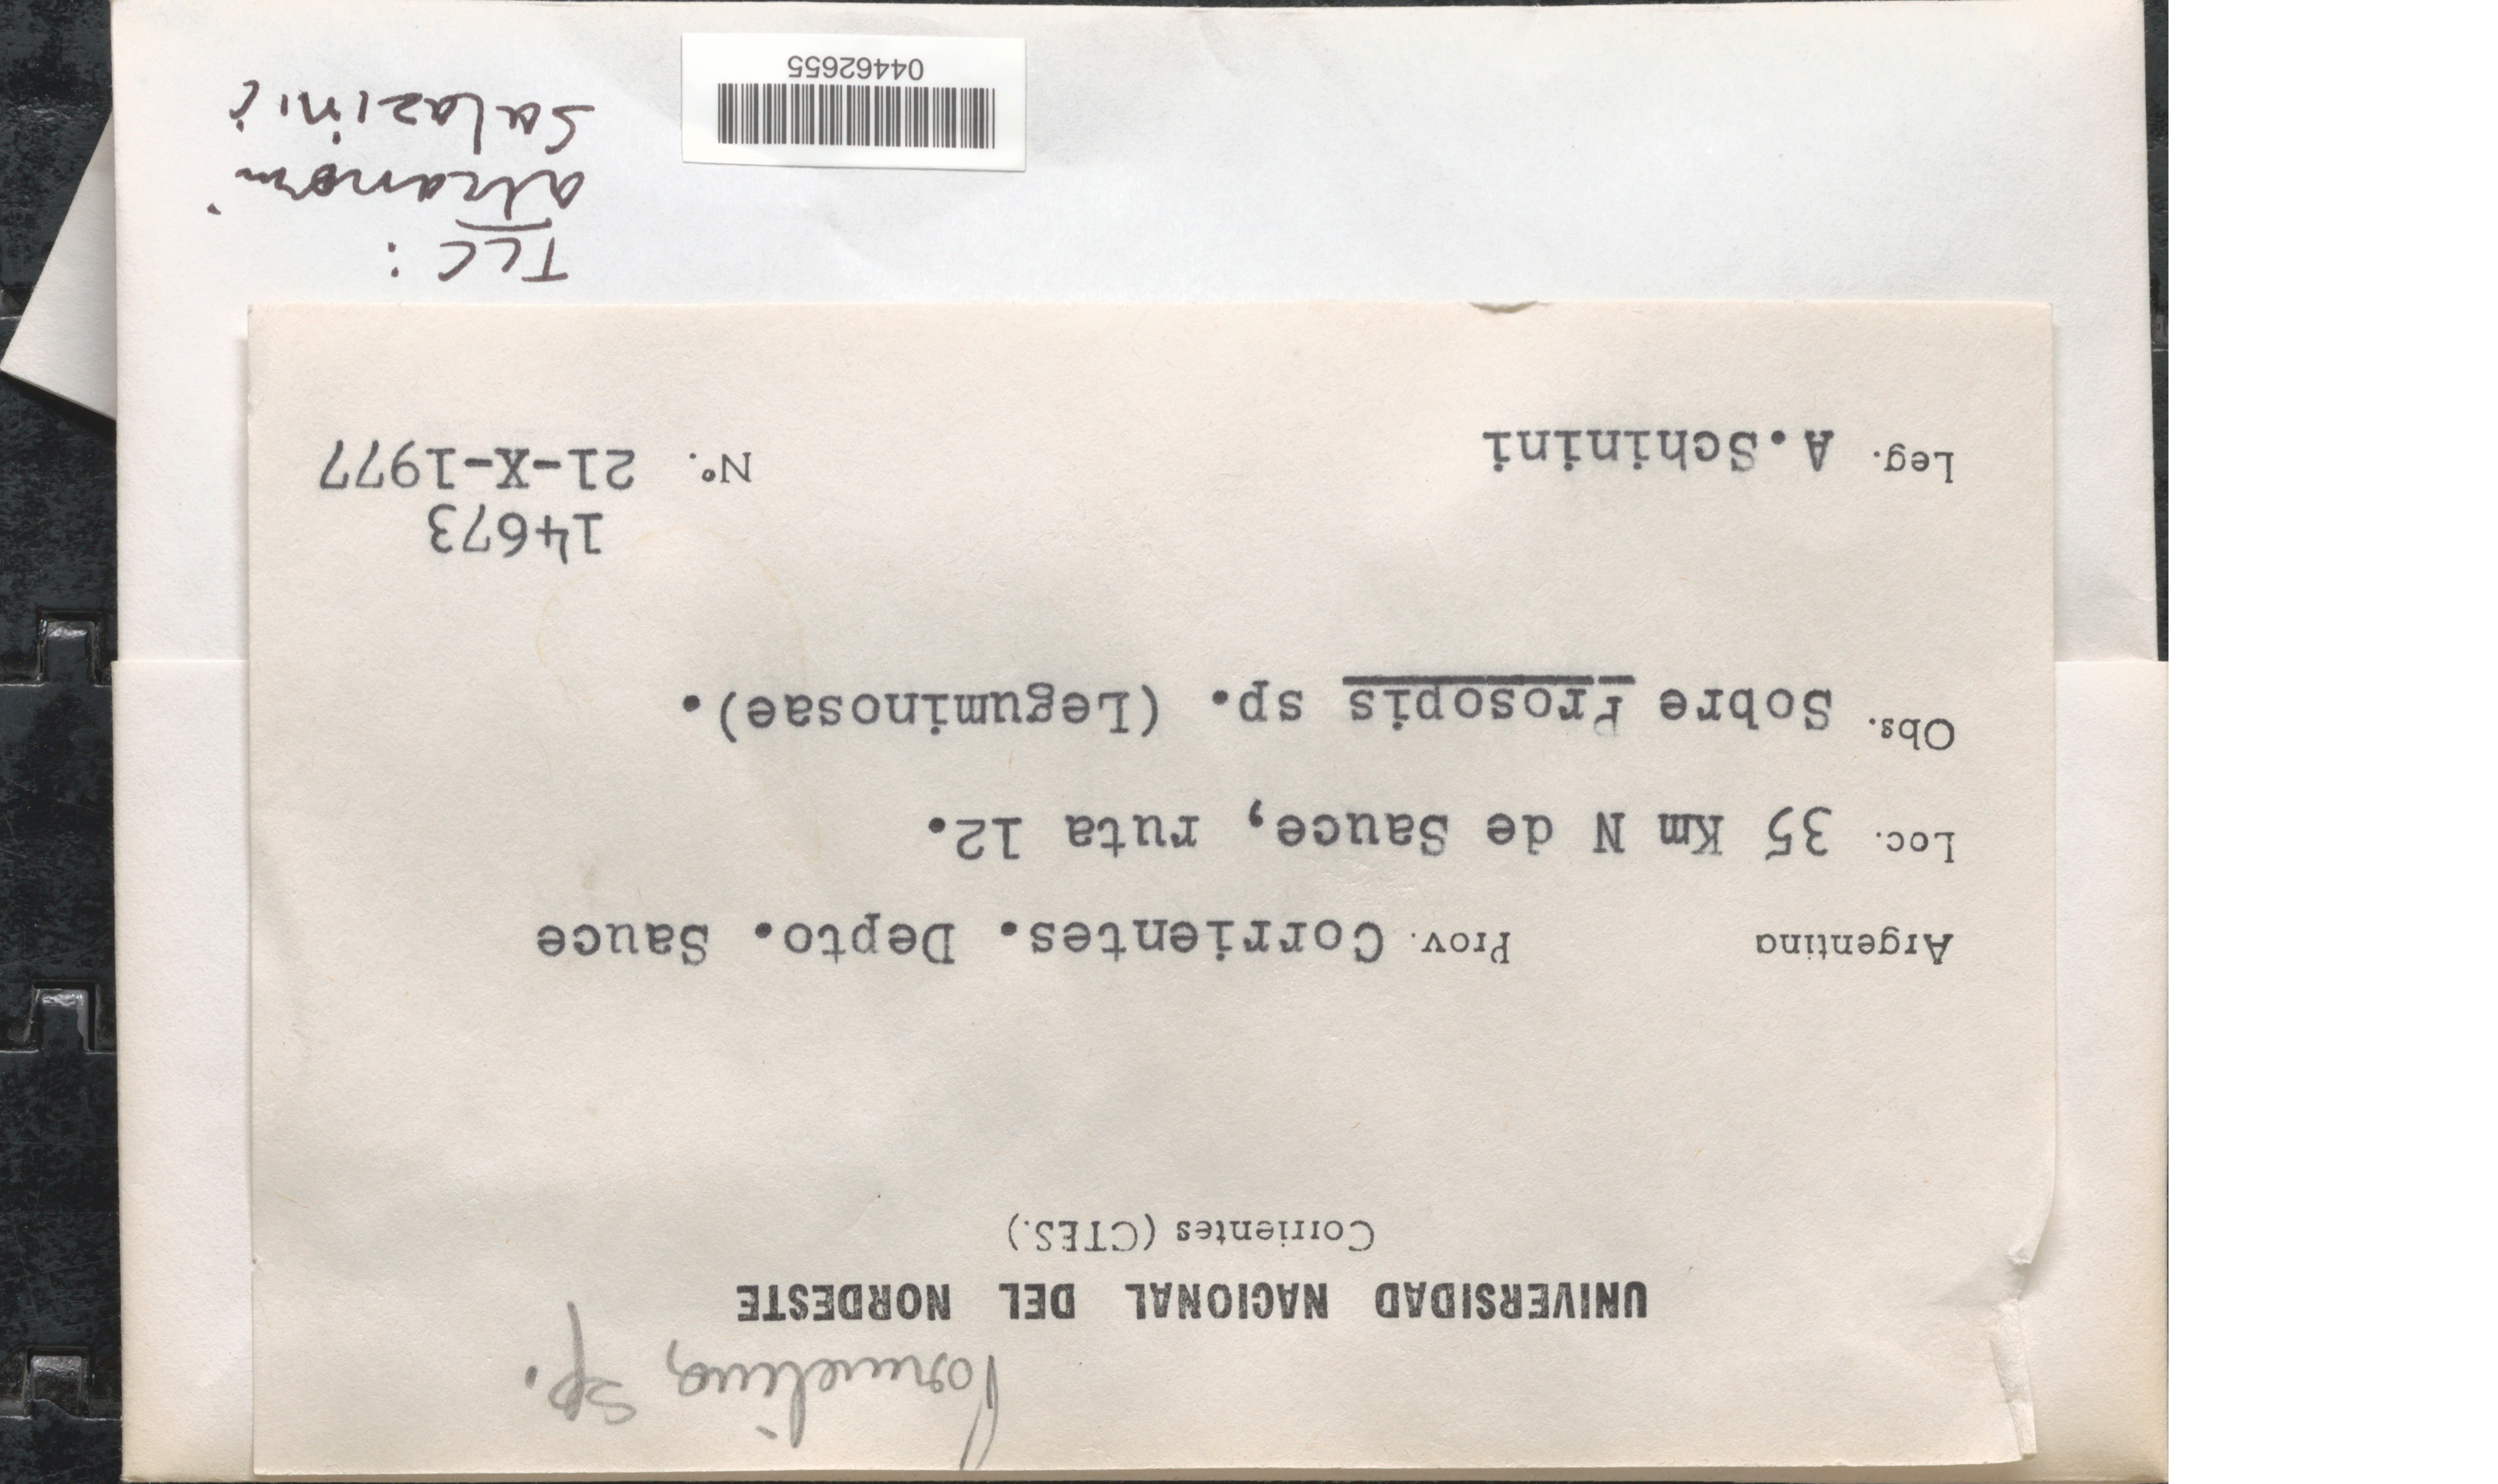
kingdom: Plantae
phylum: Tracheophyta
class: Magnoliopsida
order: Fabales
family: Fabaceae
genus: Prosopis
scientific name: Prosopis sp.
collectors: A. Schinini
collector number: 14673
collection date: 1977-10-21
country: Argentina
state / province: Corrientes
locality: Depto. Sauce. 35 Km N de Sauce, ruta 12.